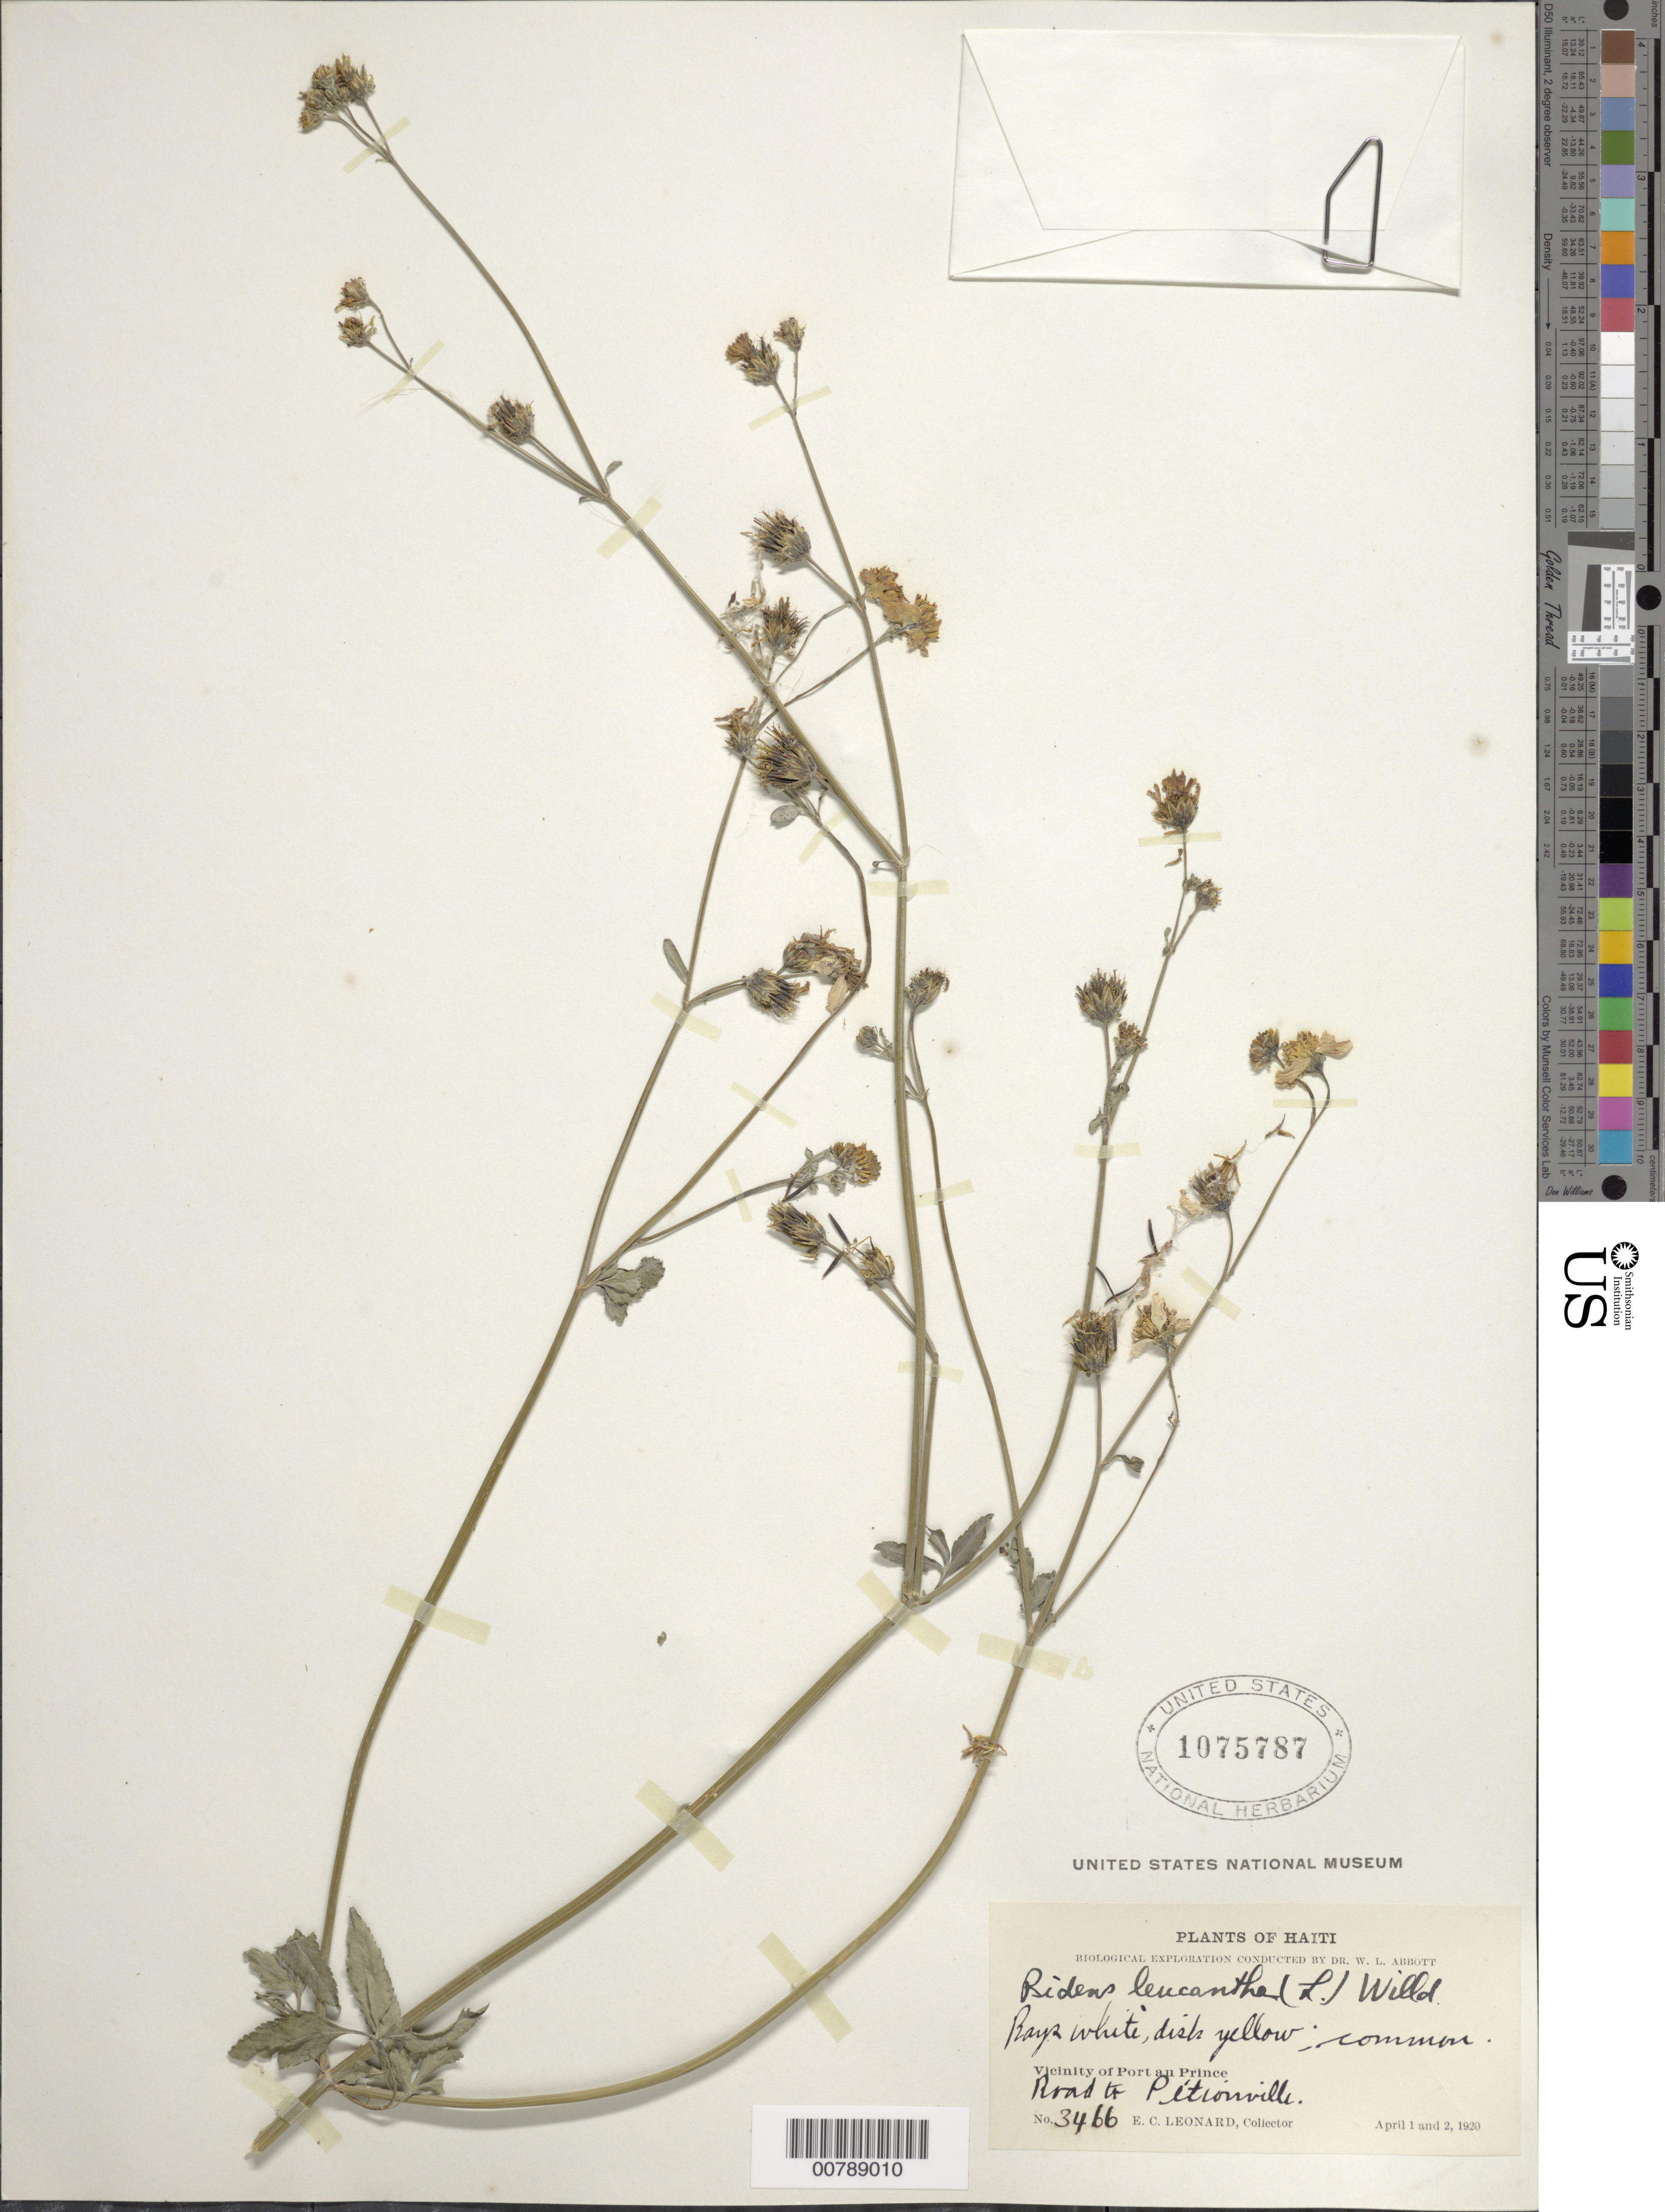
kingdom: Plantae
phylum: Tracheophyta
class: Magnoliopsida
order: Asterales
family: Asteraceae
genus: Bidens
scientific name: Bidens alba var. radiata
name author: (Sch. Bip.) R.E. Ballard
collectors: E. C. Leonard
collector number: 3466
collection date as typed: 01 Apr 1920 to 02 Apr 1920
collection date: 1920-04-01/1920-04-02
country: Haiti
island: Hispaniola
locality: Vicinity of Port au Prince. Road to Pétionville.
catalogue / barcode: US 1075787